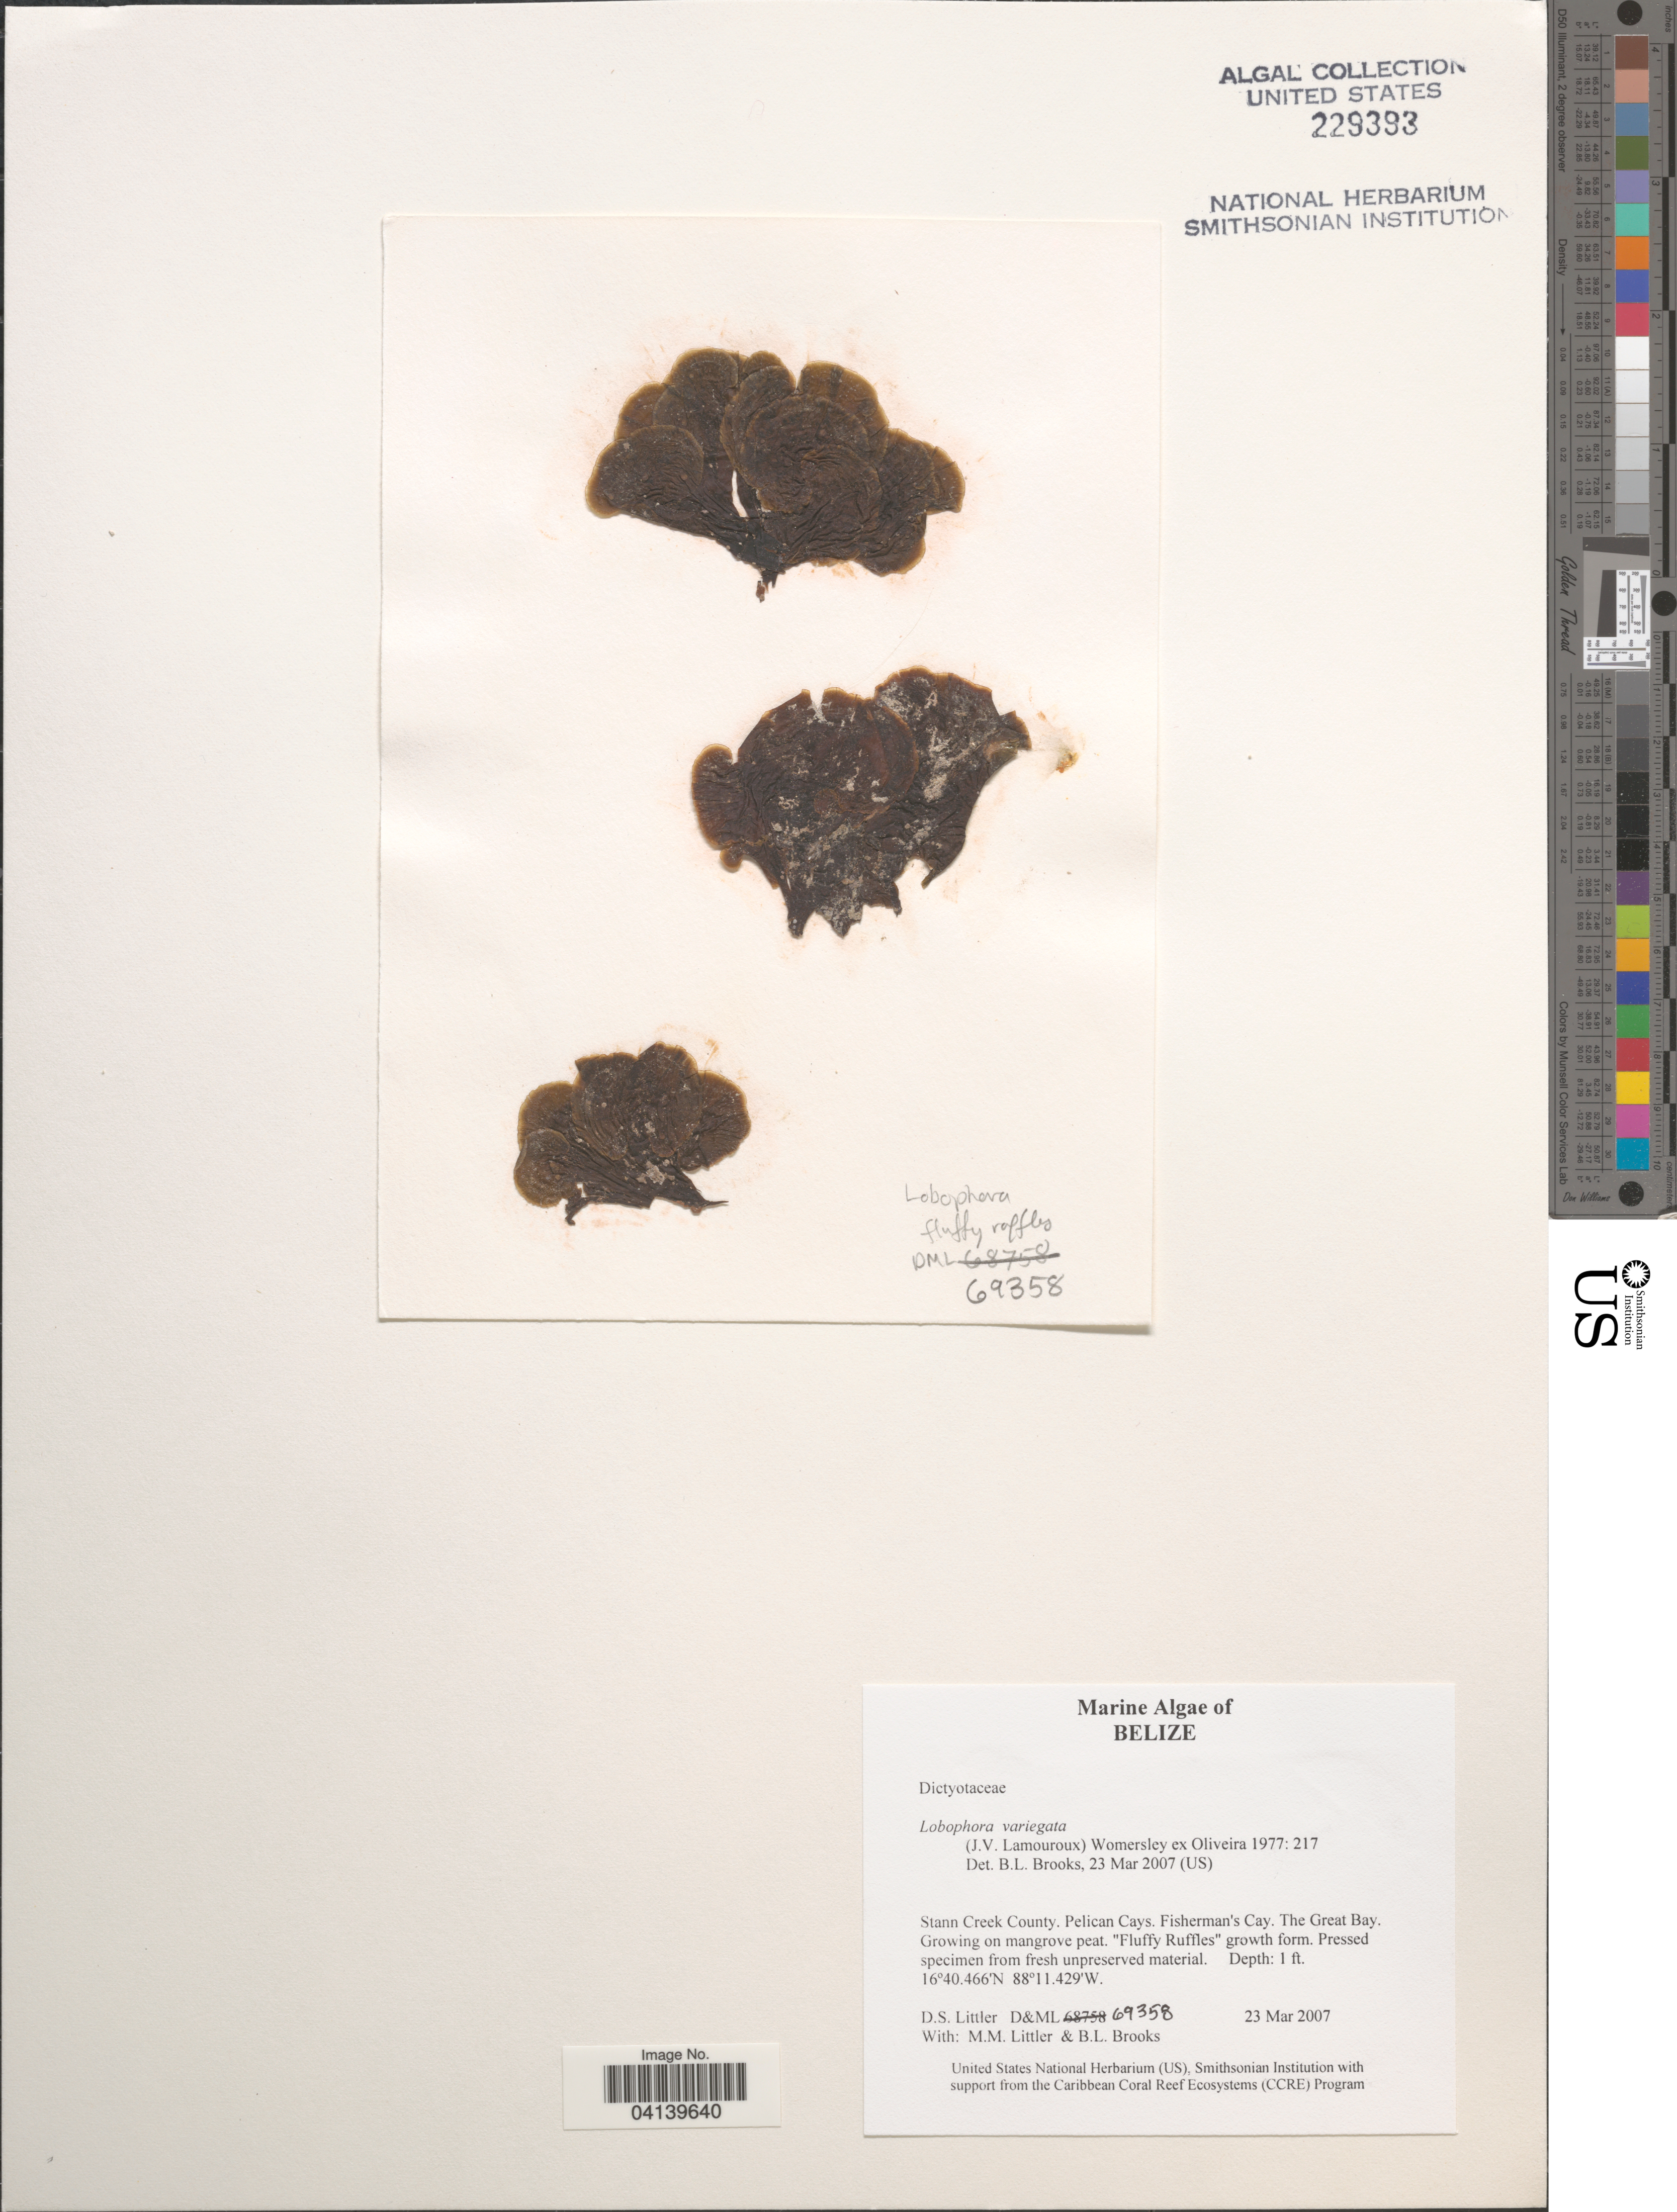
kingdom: Chromista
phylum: Ochrophyta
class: Phaeophyceae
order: Dictyotales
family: Dictyotaceae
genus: Lobophora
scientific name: Lobophora variegata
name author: (J.V.Lamouroux) Womersley & E.C. Oliveira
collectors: D. S. Littler & B. Brooks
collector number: D&ML69358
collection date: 2007-03-23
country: Belize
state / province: Stann Creek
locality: Stann Creek County. Pelican Cays. Fisherman's Cay. The Great Bay.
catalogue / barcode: US 229393